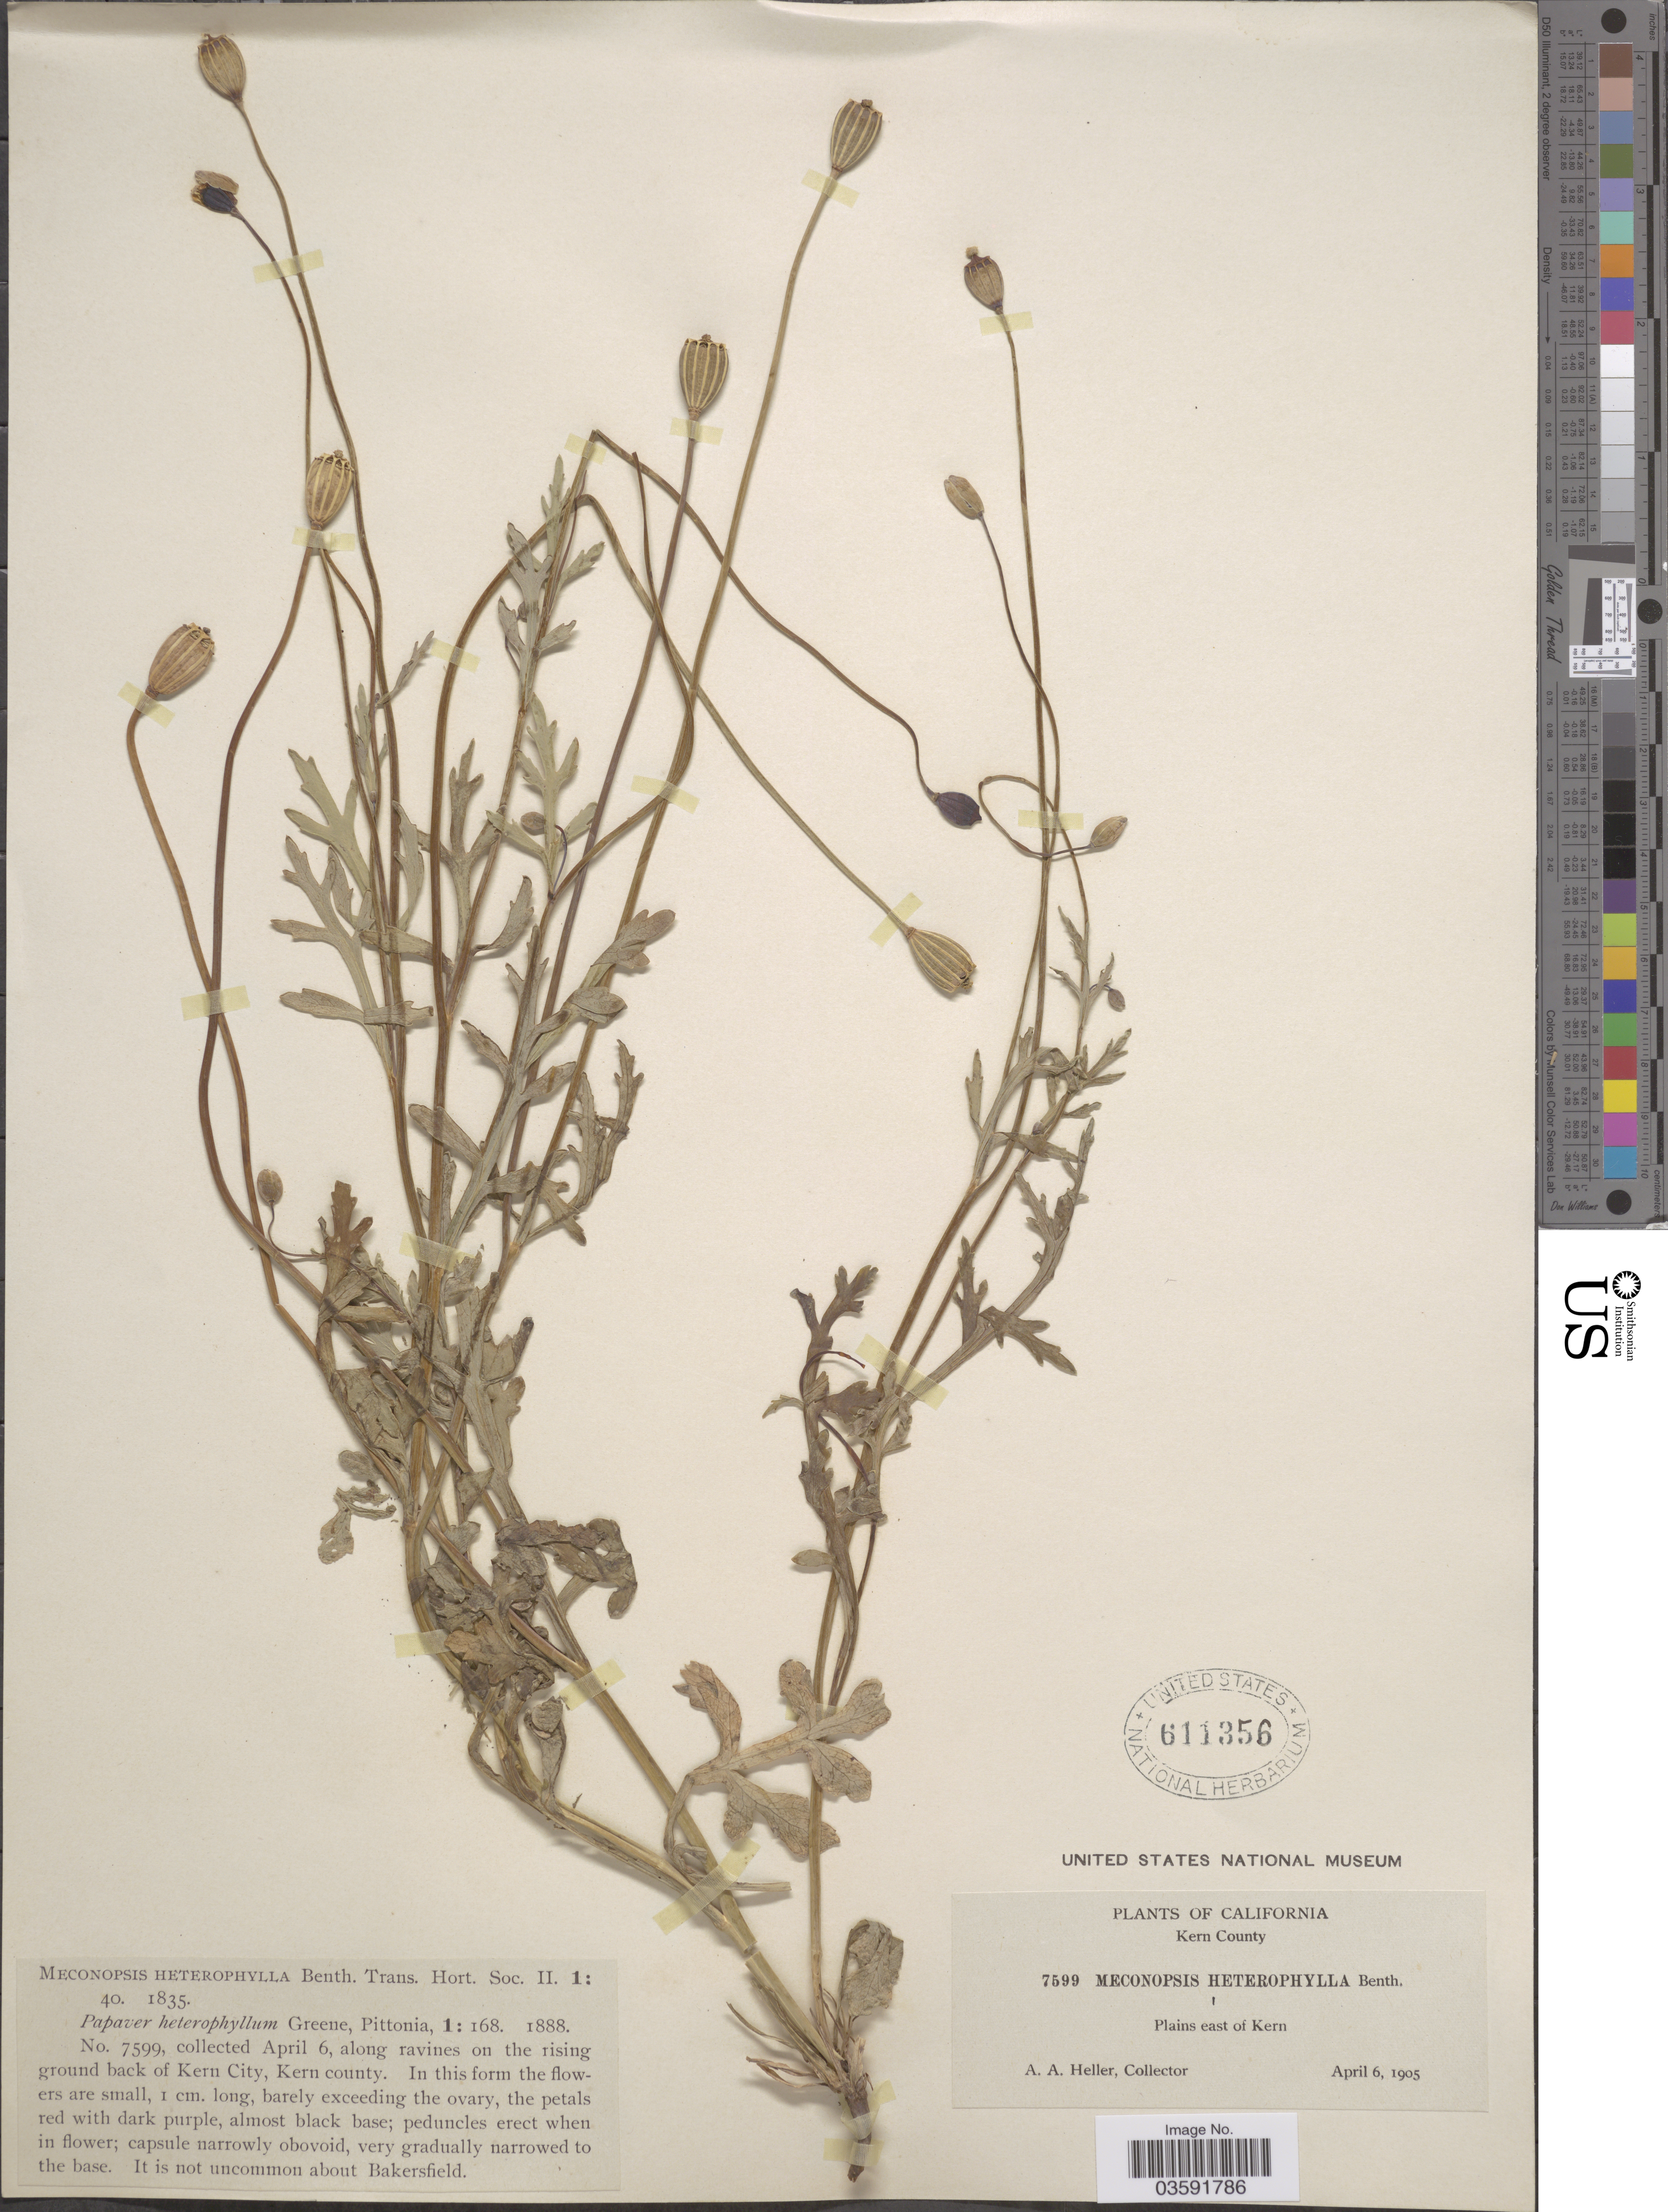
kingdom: Plantae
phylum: Tracheophyta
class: Magnoliopsida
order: Ranunculales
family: Papaveraceae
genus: Papaver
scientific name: Papaver heterophyllum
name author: (Benth.) Greene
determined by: Strong, M. T., (US), Smithsonian Institution - National Museum of Natural History (UNITED STATES)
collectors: A. A. Heller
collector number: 7599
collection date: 1905-04-06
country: United States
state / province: California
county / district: Kern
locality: Kern County. Plains east of Kern. Along ravines on the rising ground back of Kern City.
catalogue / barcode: US 611356